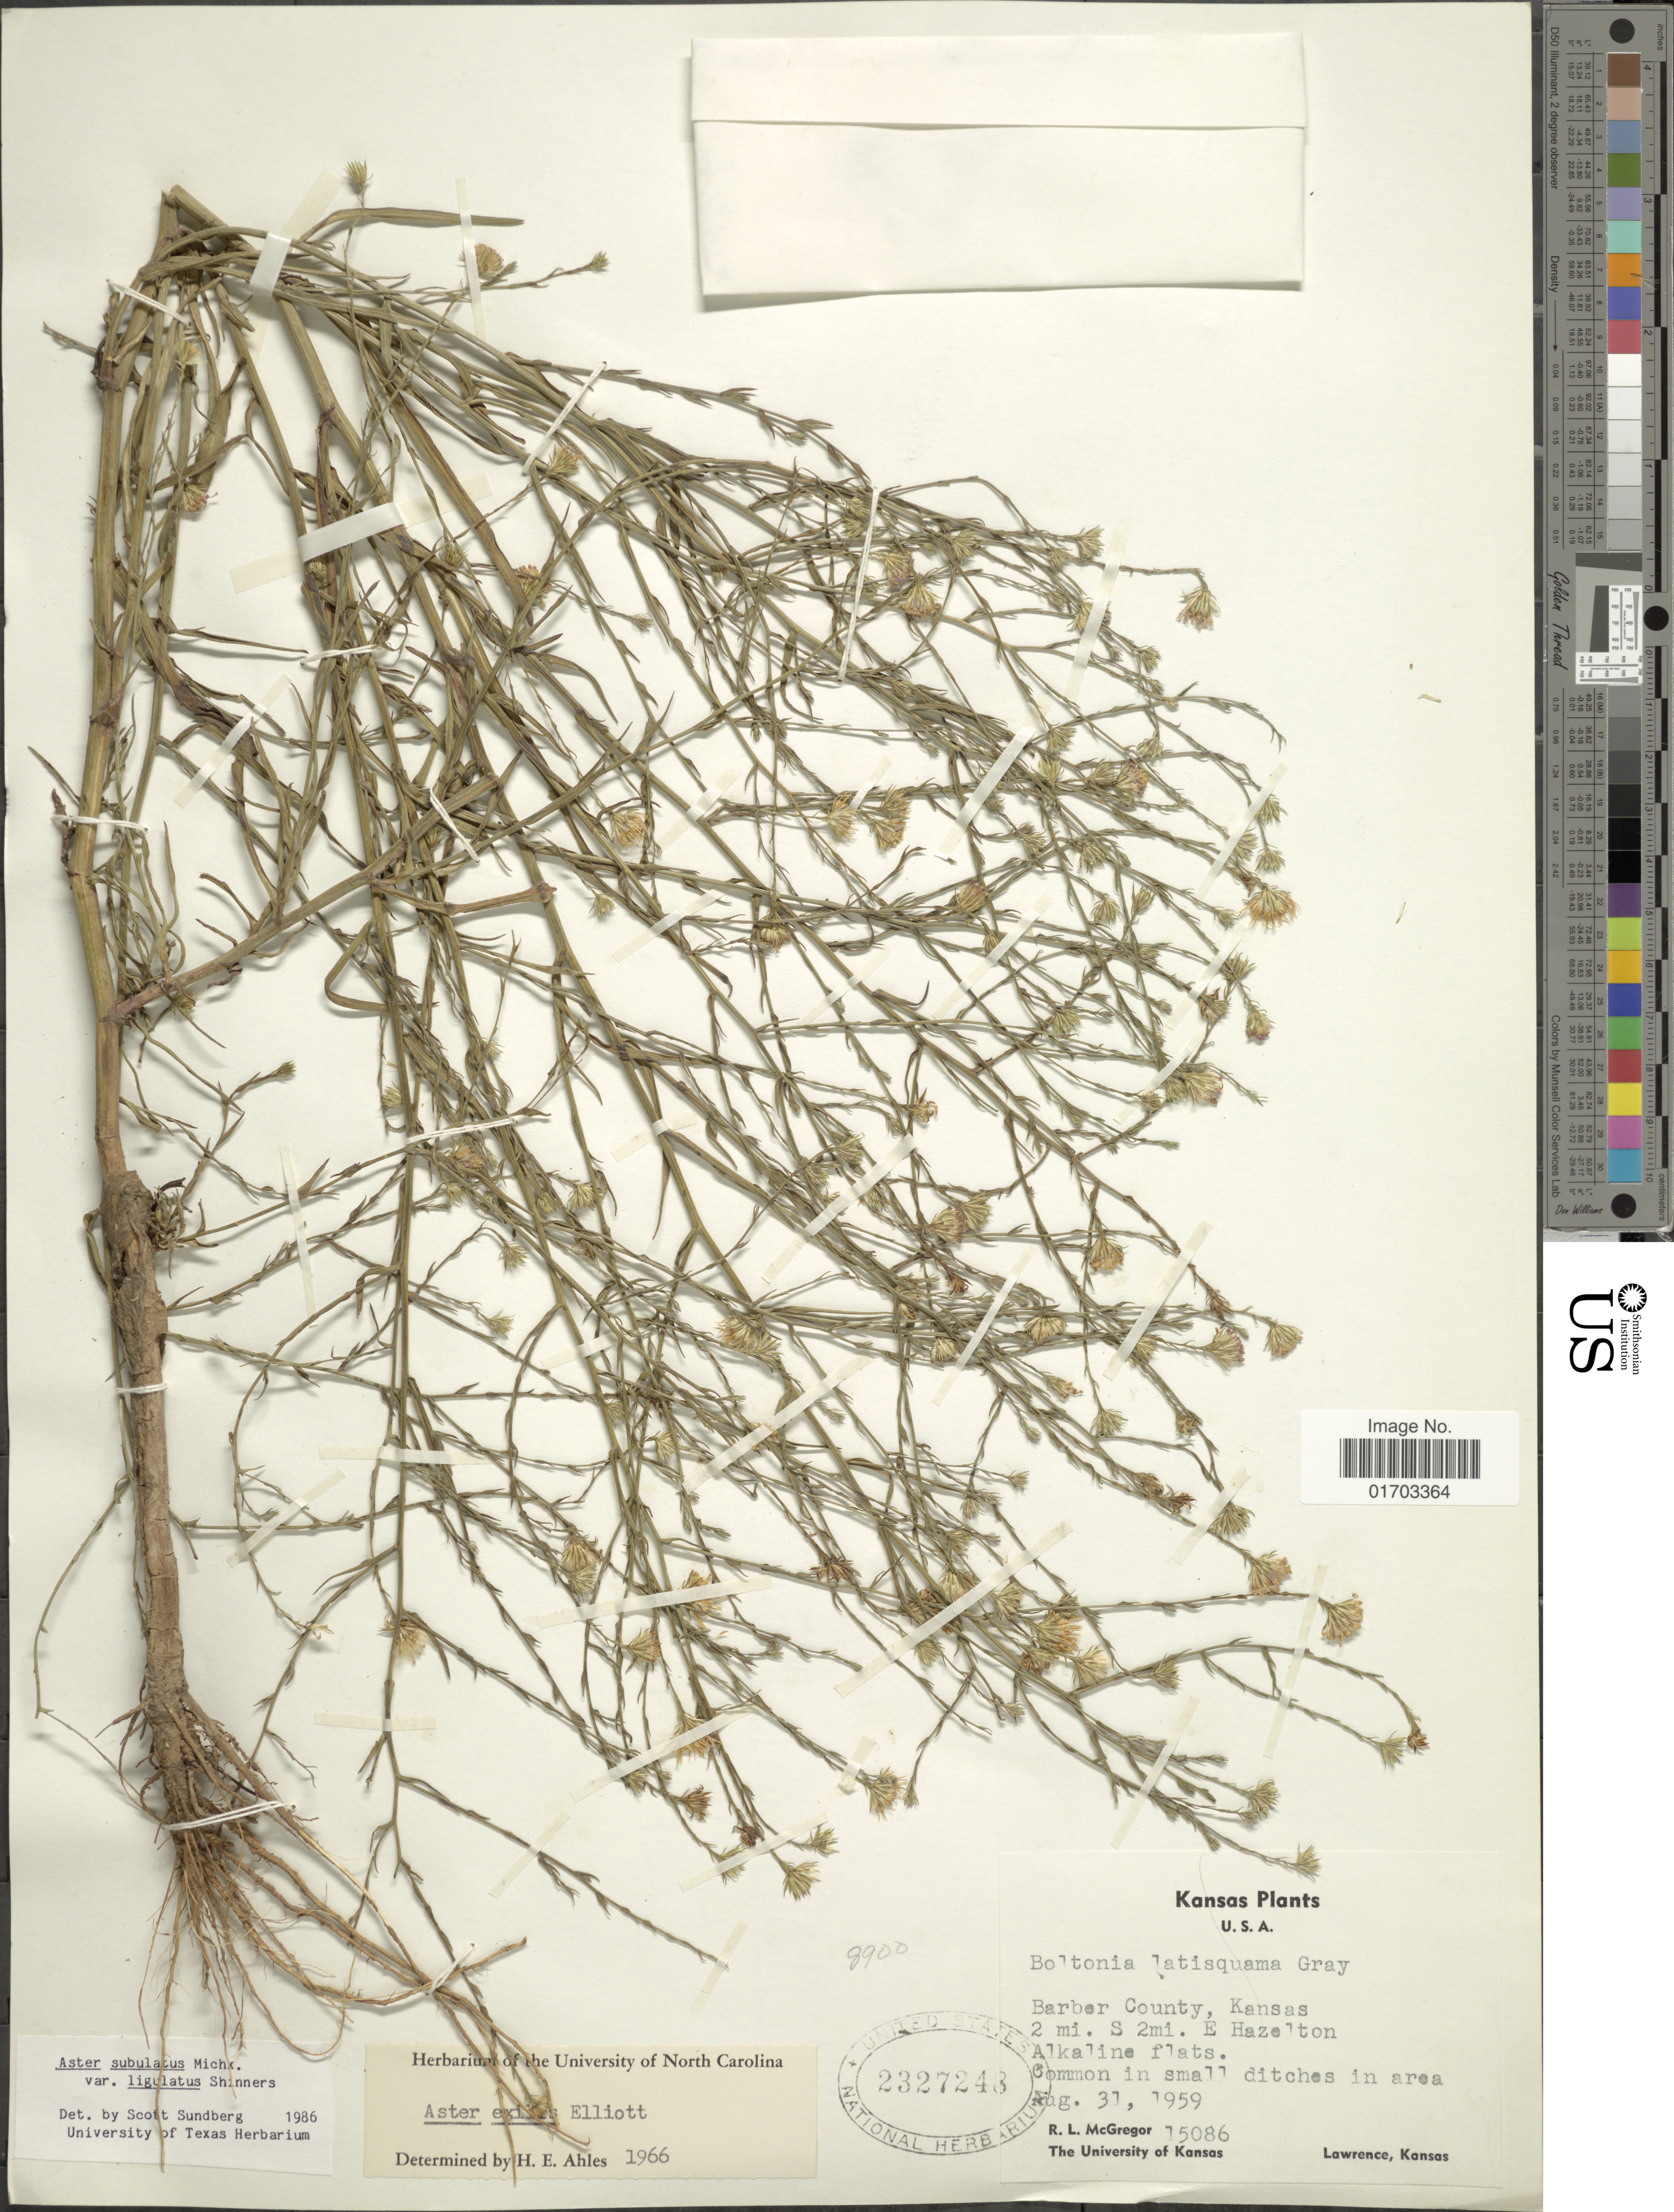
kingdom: Plantae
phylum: Tracheophyta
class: Magnoliopsida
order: Asterales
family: Asteraceae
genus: Symphyotrichum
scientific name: Symphyotrichum subulatum var. ligulatum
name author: (Shinners) S.D. Sundb.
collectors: R. McGregor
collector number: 15086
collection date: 1959-08-31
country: United States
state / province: Kansas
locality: Barber County, 2 mi. S 2mi. E Hazelton, alkaline flats, common in small ditches in area.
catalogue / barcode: US 2327243